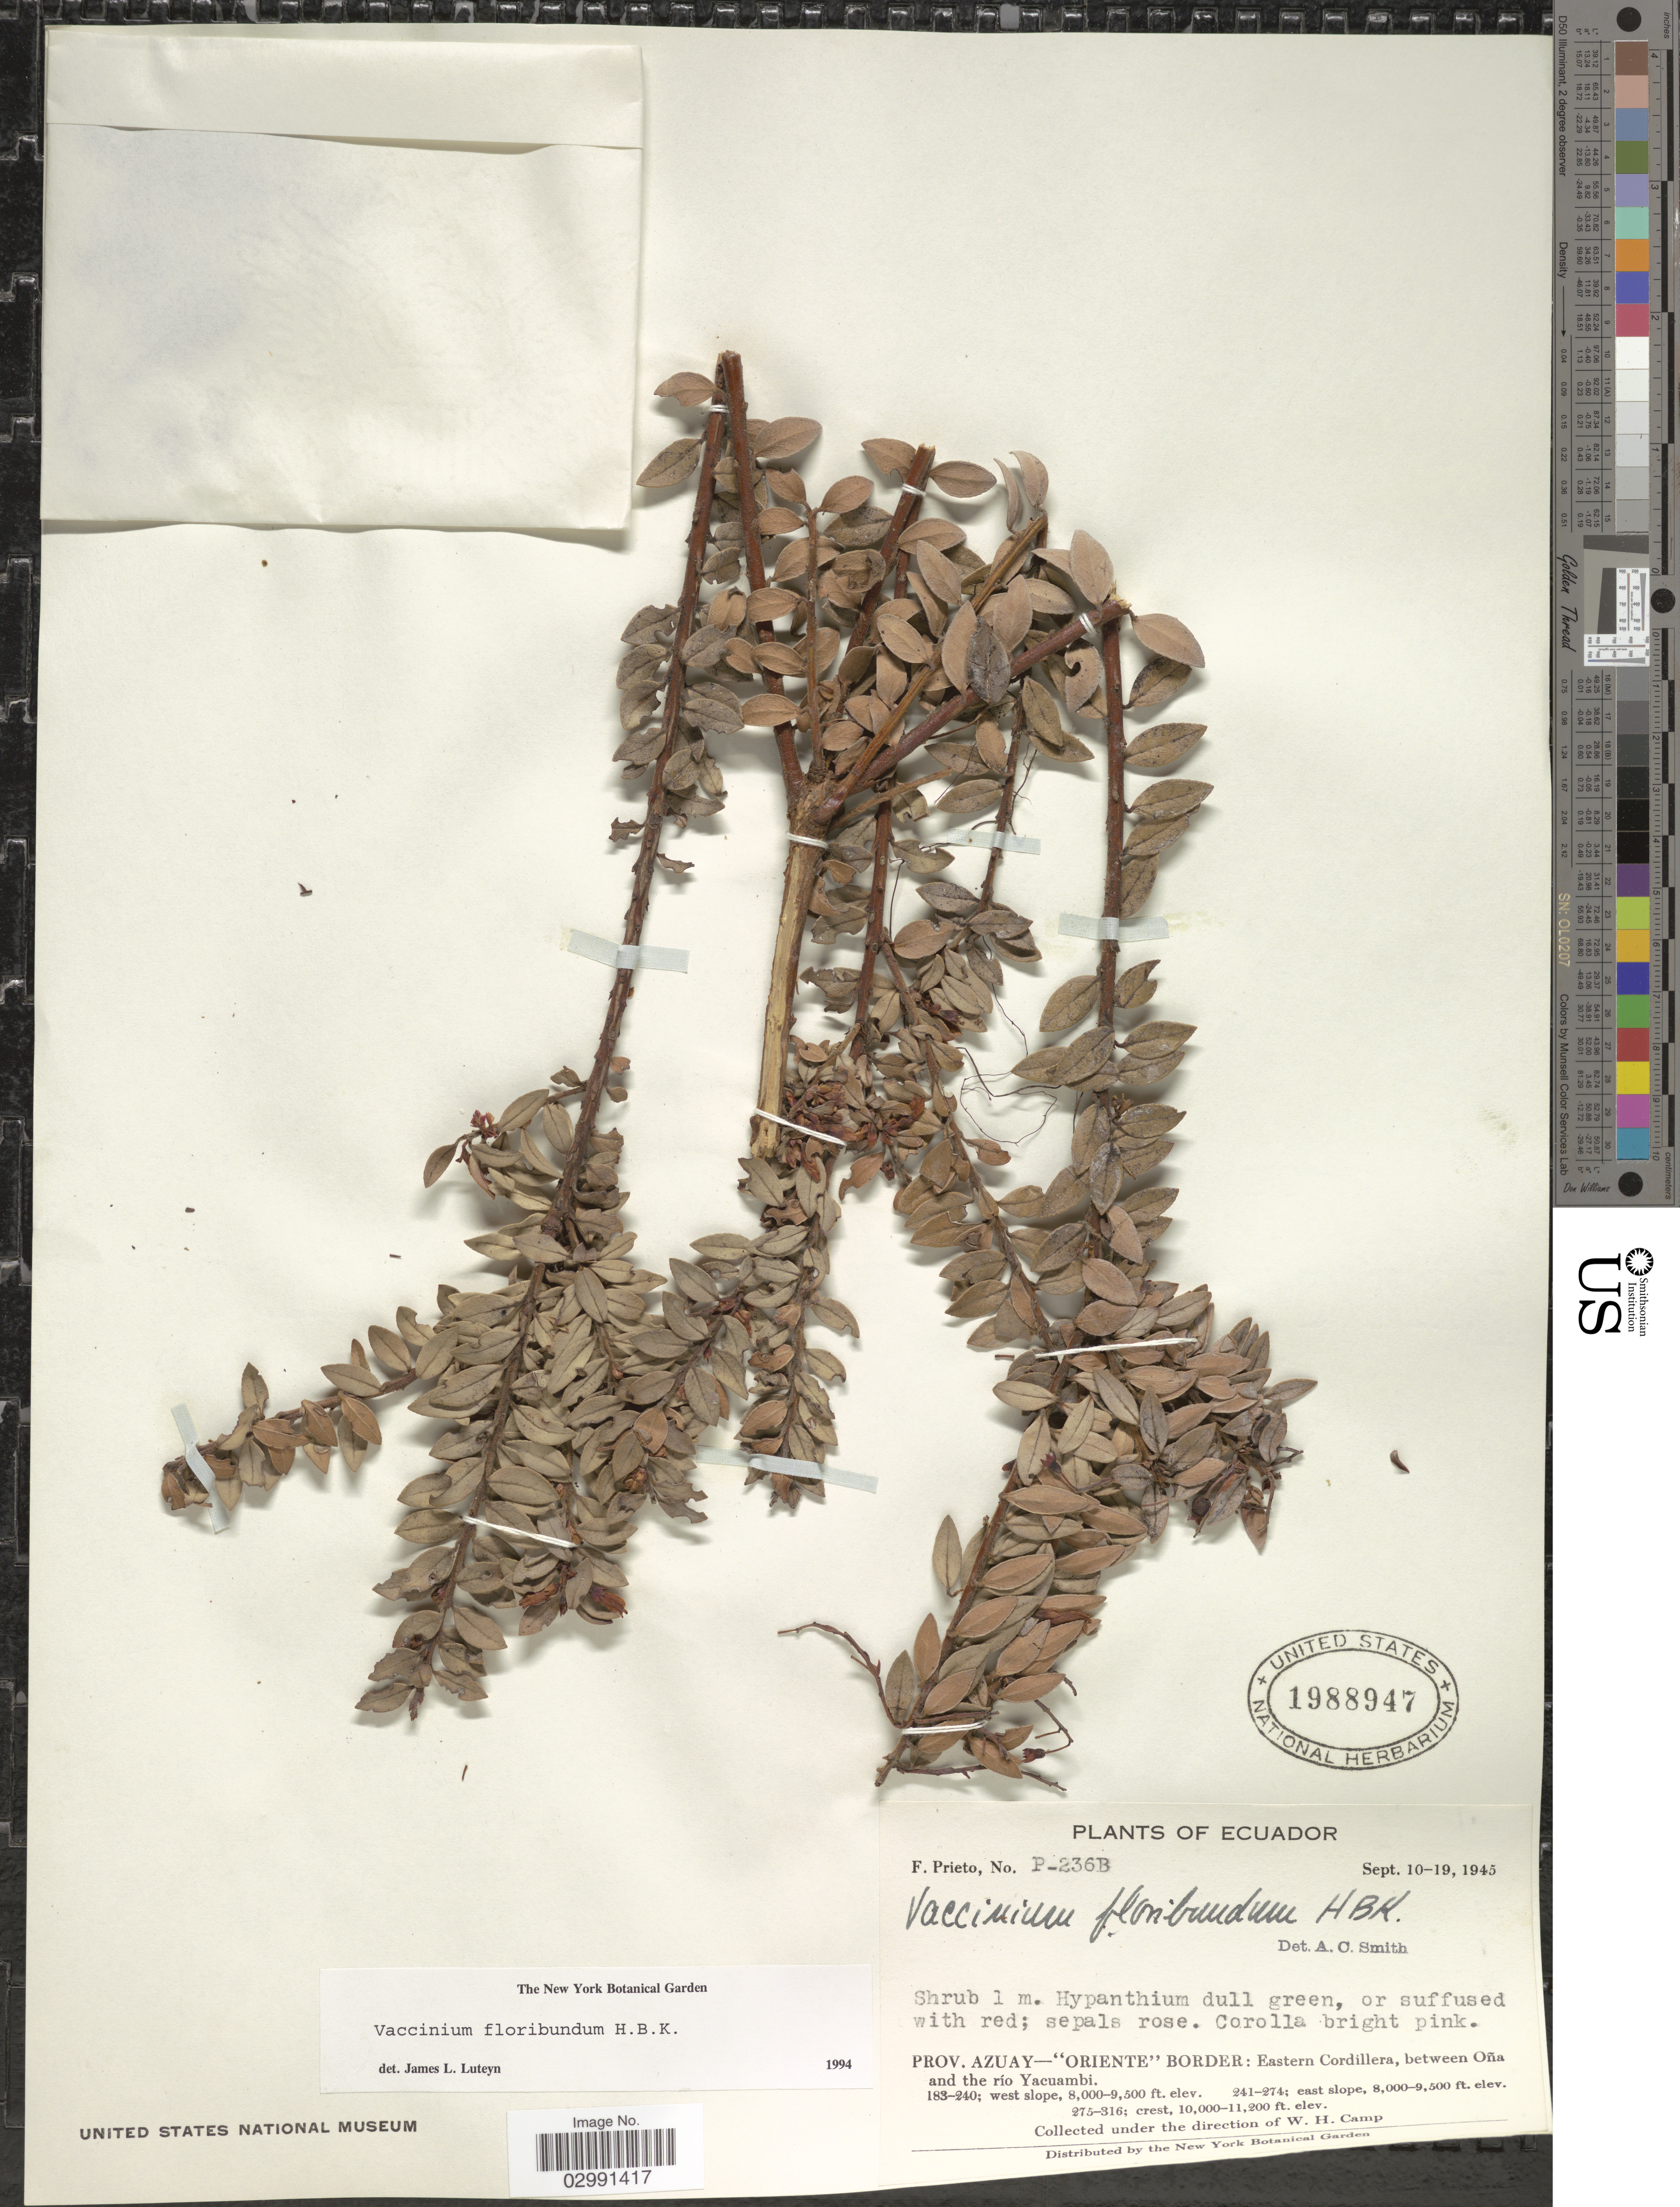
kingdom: Plantae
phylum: Tracheophyta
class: Magnoliopsida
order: Ericales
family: Ericaceae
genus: Vaccinium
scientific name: Vaccinium floribundum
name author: Kunth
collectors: F. Prieto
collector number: P-236B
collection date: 1945-09-10/1945-09-19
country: Ecuador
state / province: Azuay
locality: Oriente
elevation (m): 2438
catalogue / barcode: US 1988947